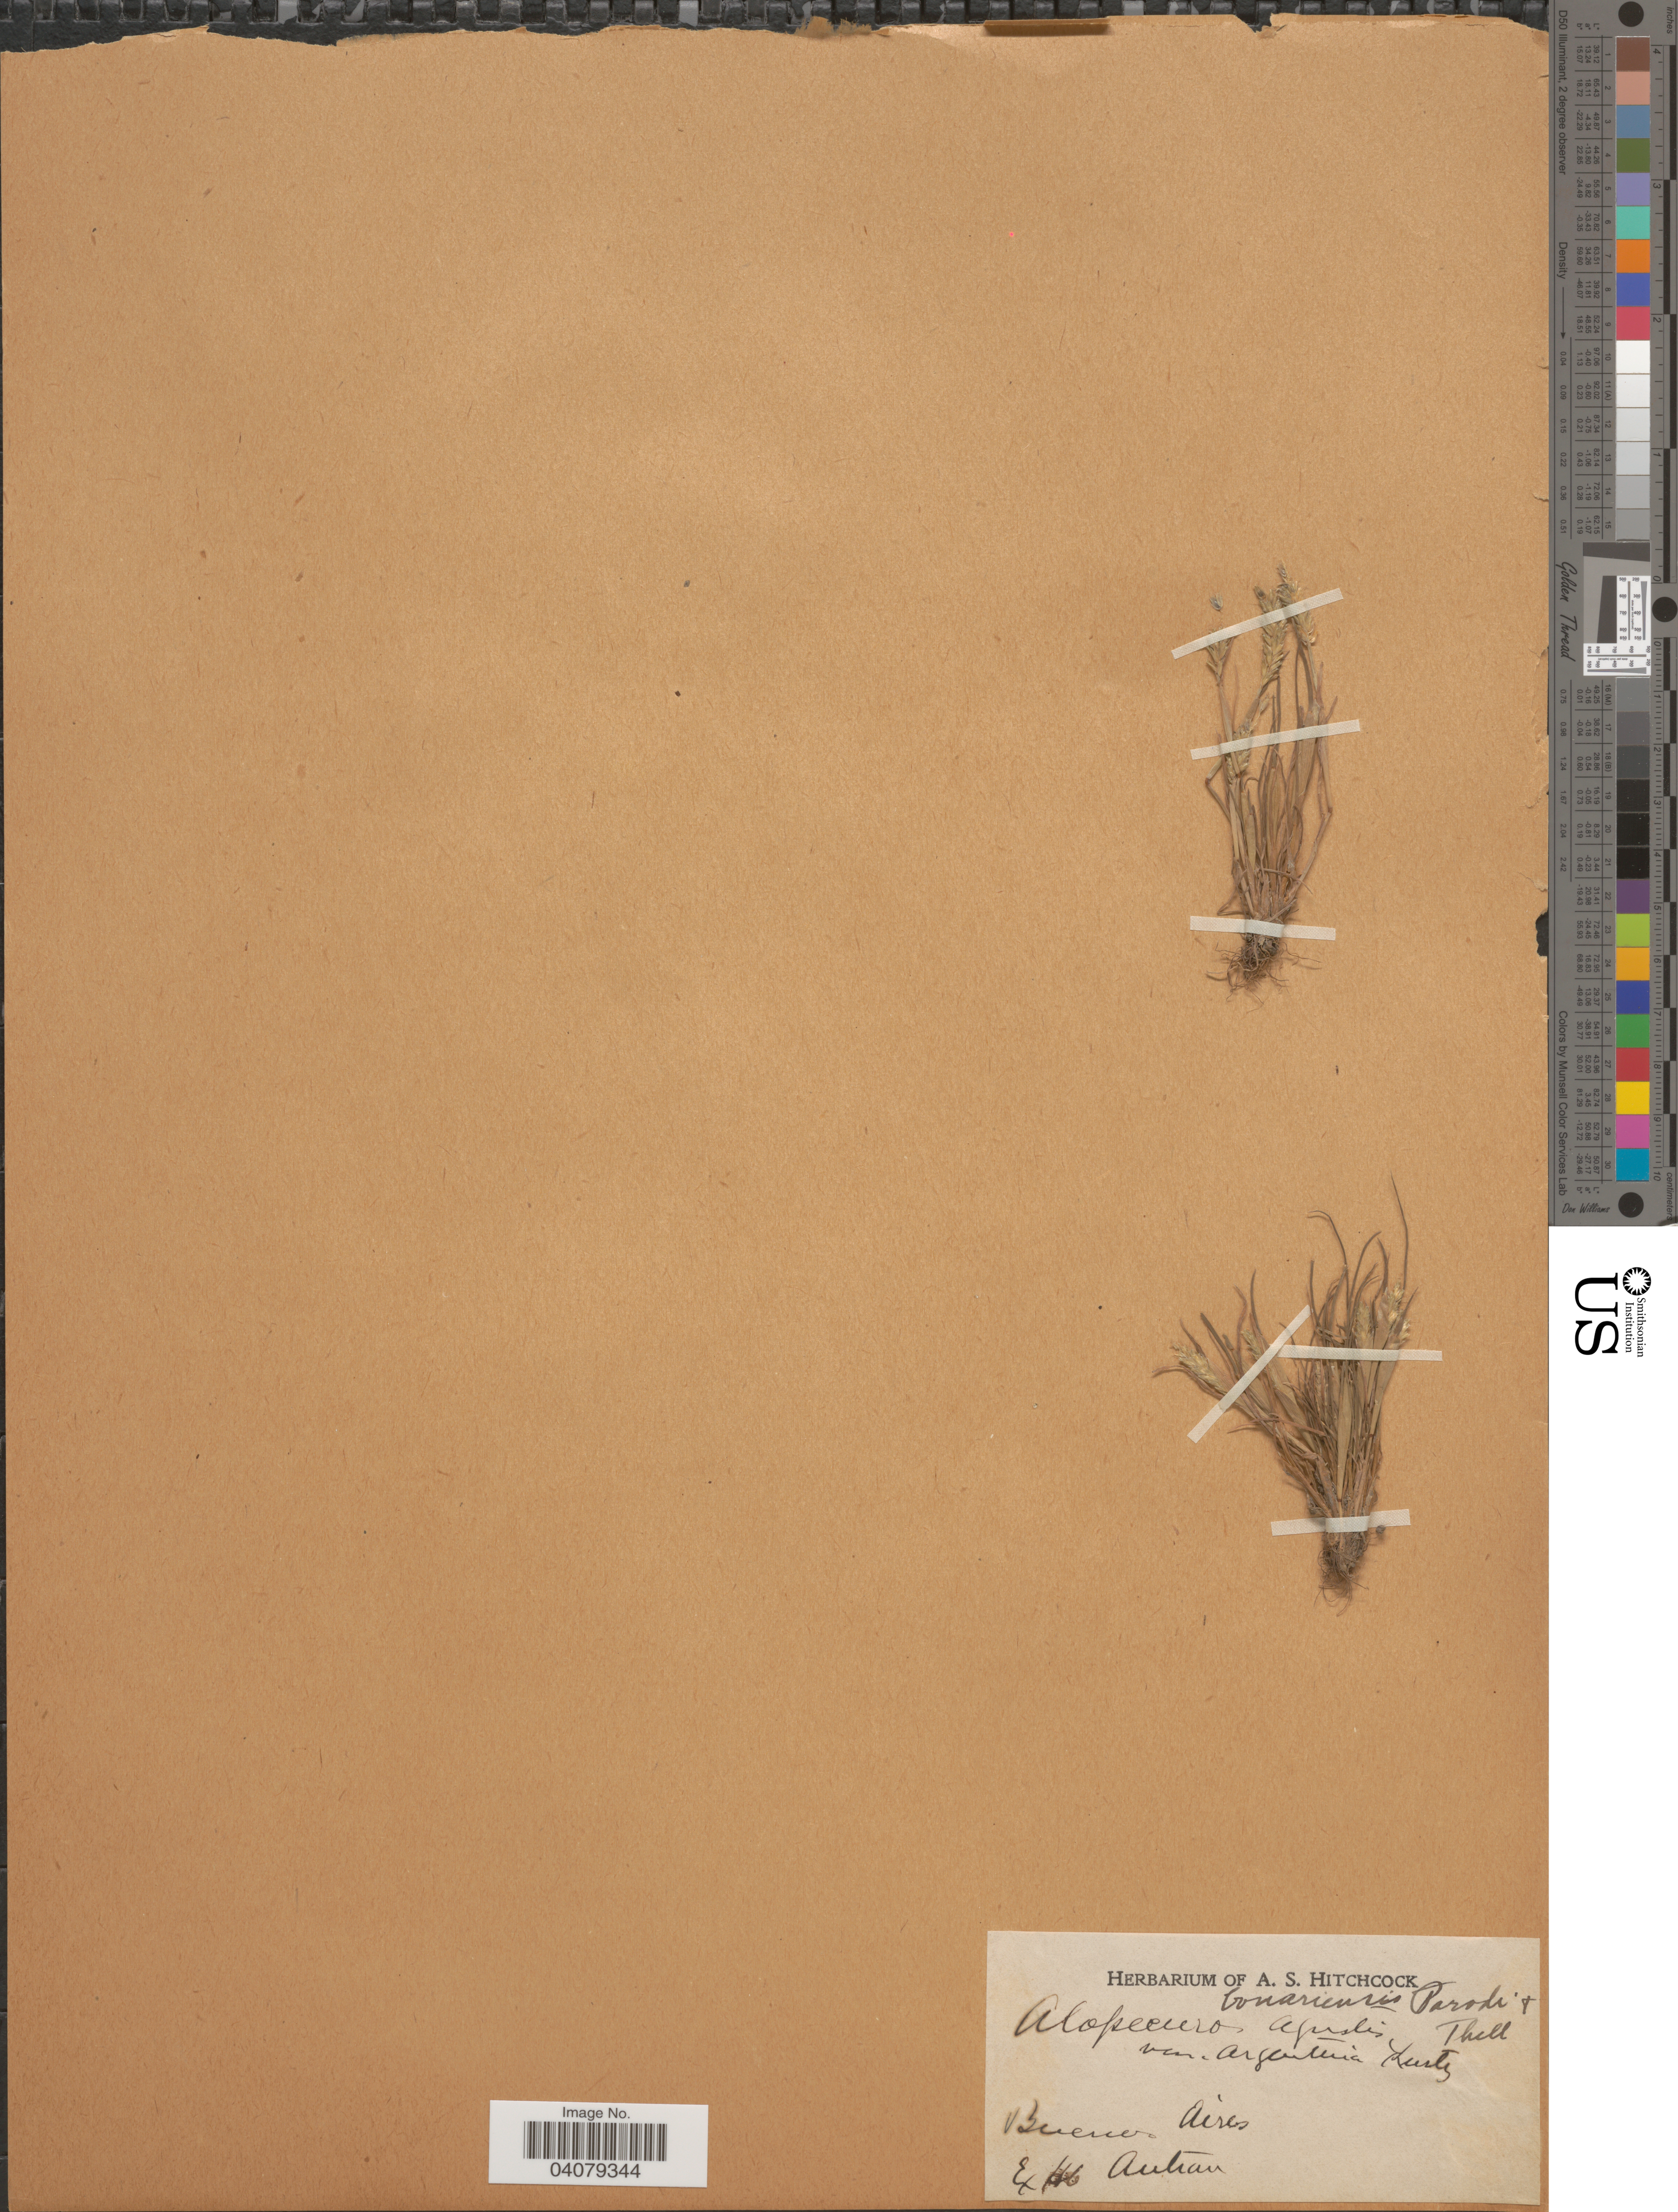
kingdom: Plantae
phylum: Tracheophyta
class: Liliopsida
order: Poales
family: Poaceae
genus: Alopecurus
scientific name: Alopecurus bonariensis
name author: Parodi & Thell.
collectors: Ex herb. A. S. Hitchcock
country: Argentina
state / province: Buenos Aires